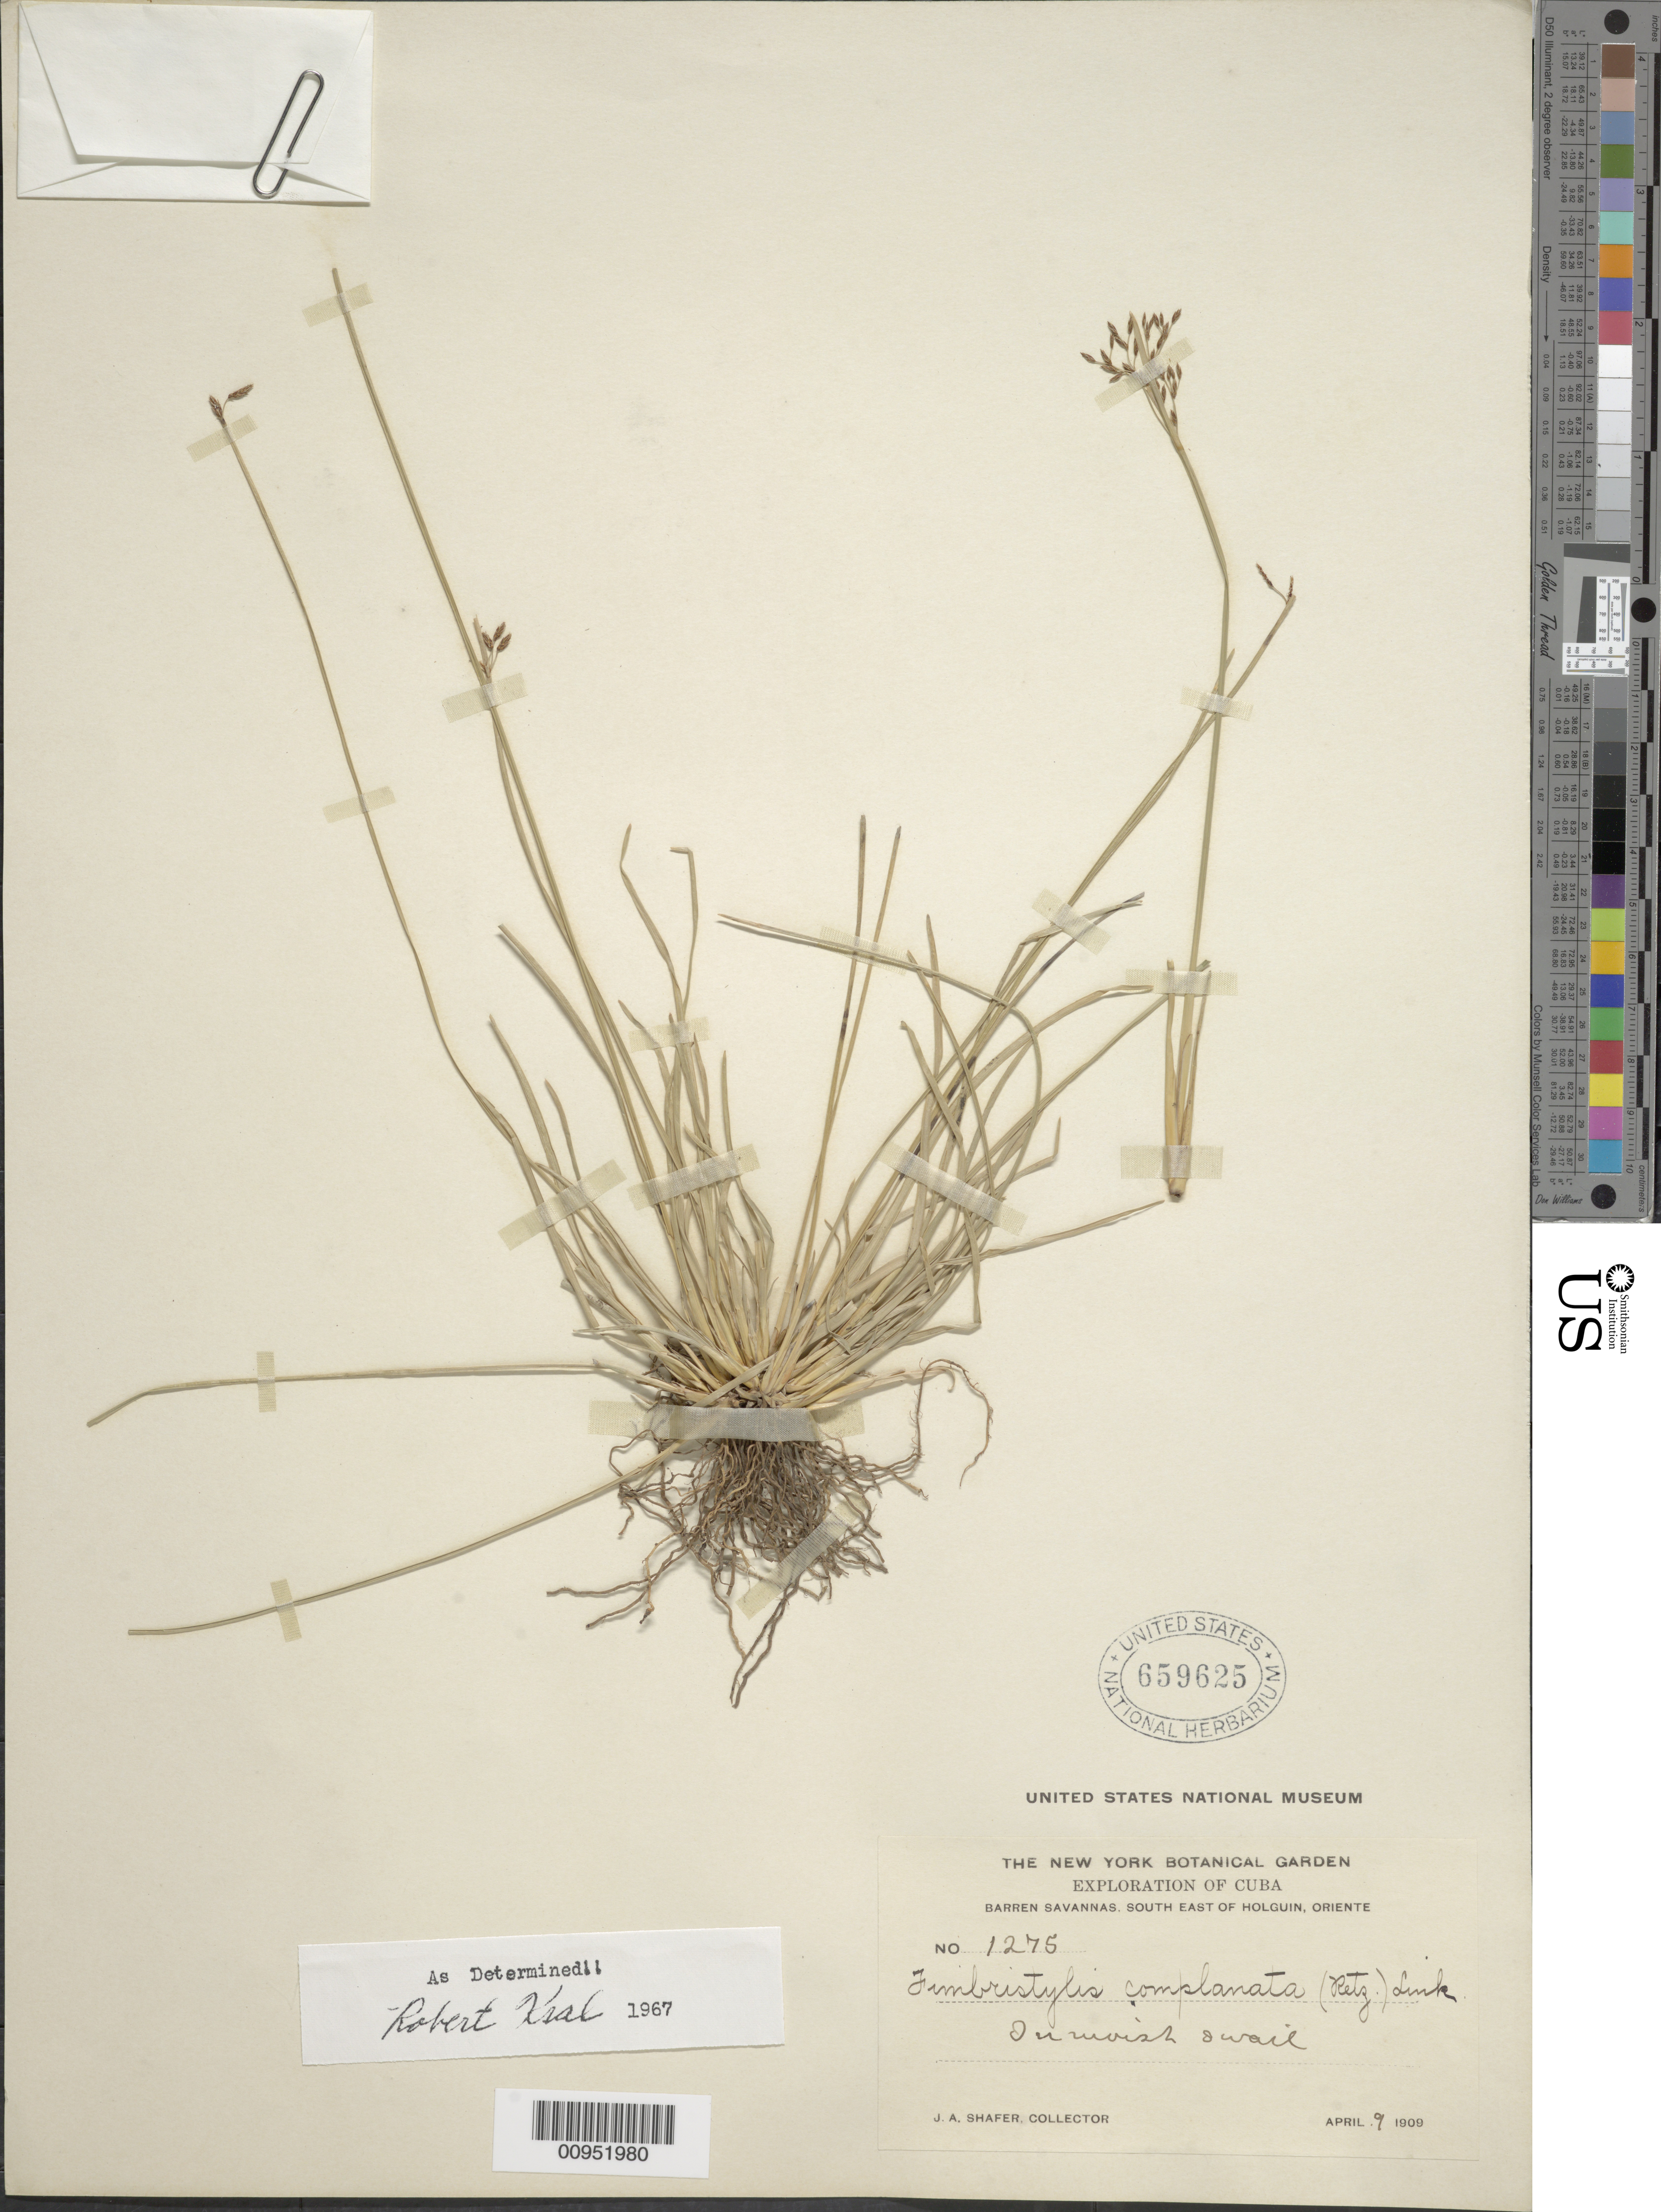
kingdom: Plantae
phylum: Tracheophyta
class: Liliopsida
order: Poales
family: Cyperaceae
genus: Fimbristylis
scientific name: Fimbristylis complanata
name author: (Retz.) Link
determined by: Kral, Robert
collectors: J. A. Shafer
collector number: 1275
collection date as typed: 09 Apr 1909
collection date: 1909-04-09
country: Cuba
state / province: Holguín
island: Cuba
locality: Barren savannas, SE of Holguin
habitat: On moist swall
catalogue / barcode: US 659625